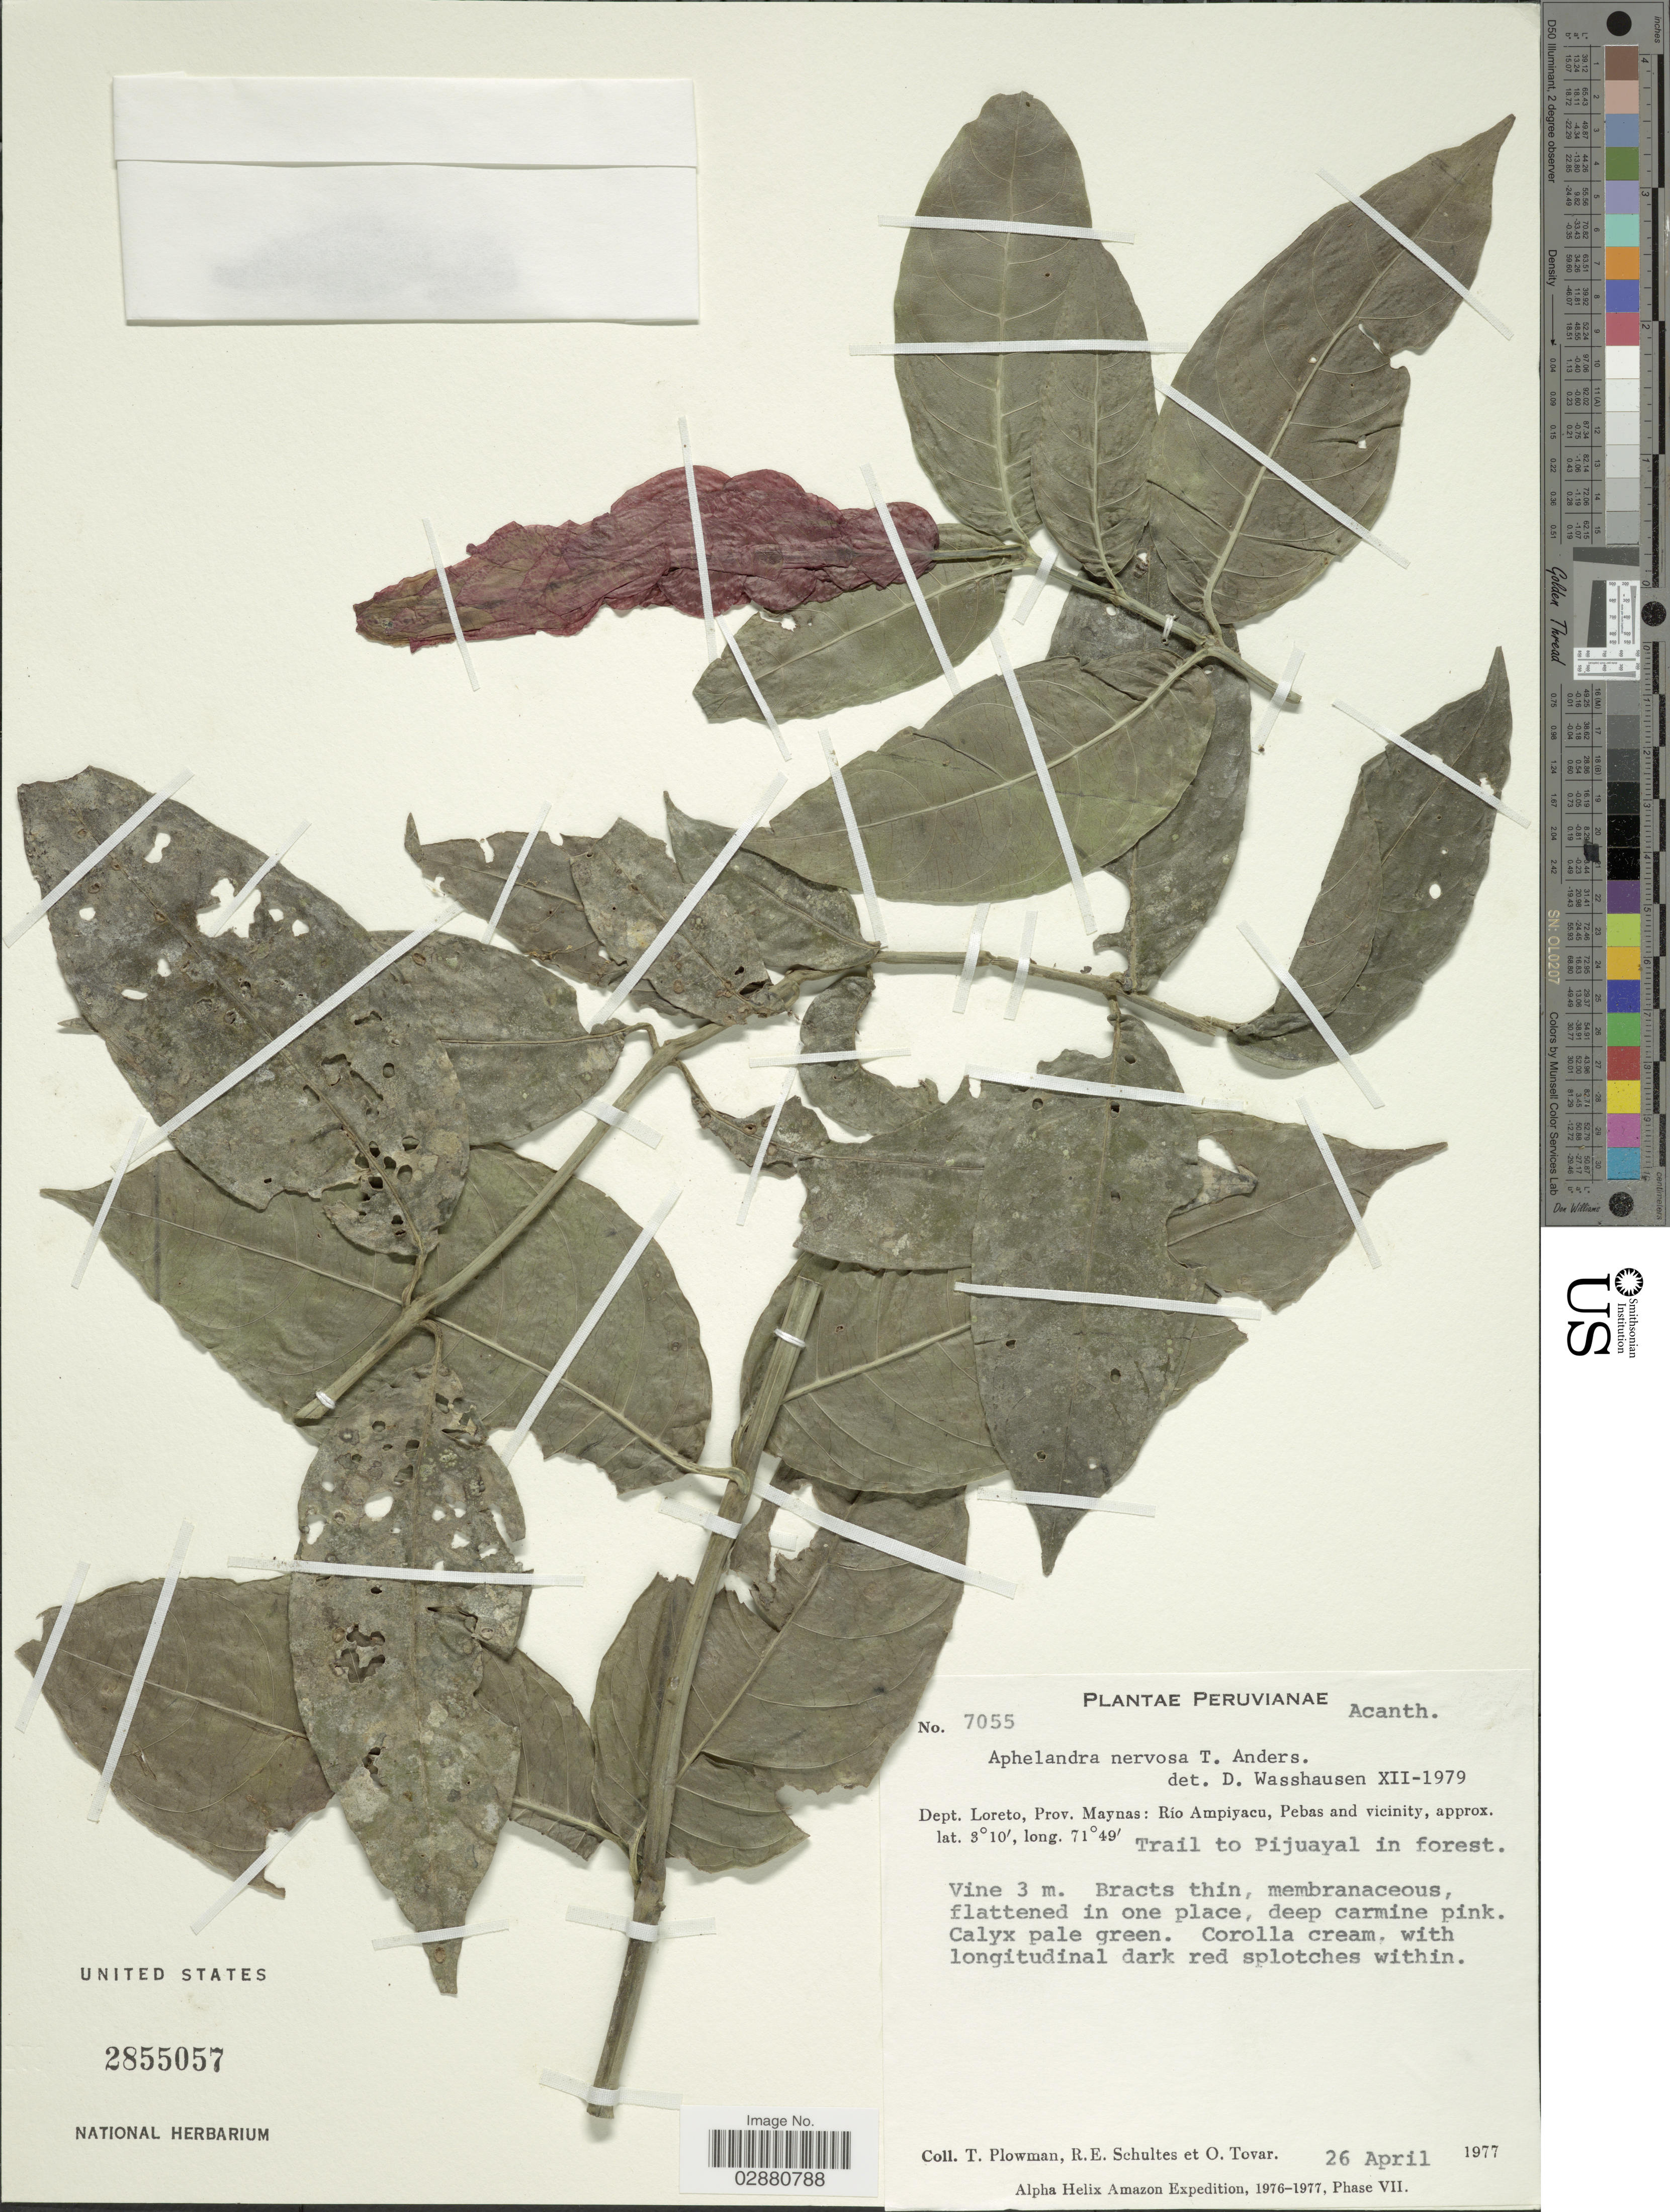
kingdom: Plantae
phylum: Tracheophyta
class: Magnoliopsida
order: Lamiales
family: Acanthaceae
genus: Justicia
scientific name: Justicia scansilis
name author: (Rizzini) V.A.W. Graham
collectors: T. Plowman, R. E. Schultes & Ó. Tovar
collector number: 7055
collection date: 1977-04-26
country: Peru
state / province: Loreto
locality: Dept. Loreto, Prov. Maynas: Río Ampiyacu, Pebas and vicinity. Trail to Pijuayal in forest.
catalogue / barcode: US 2855057